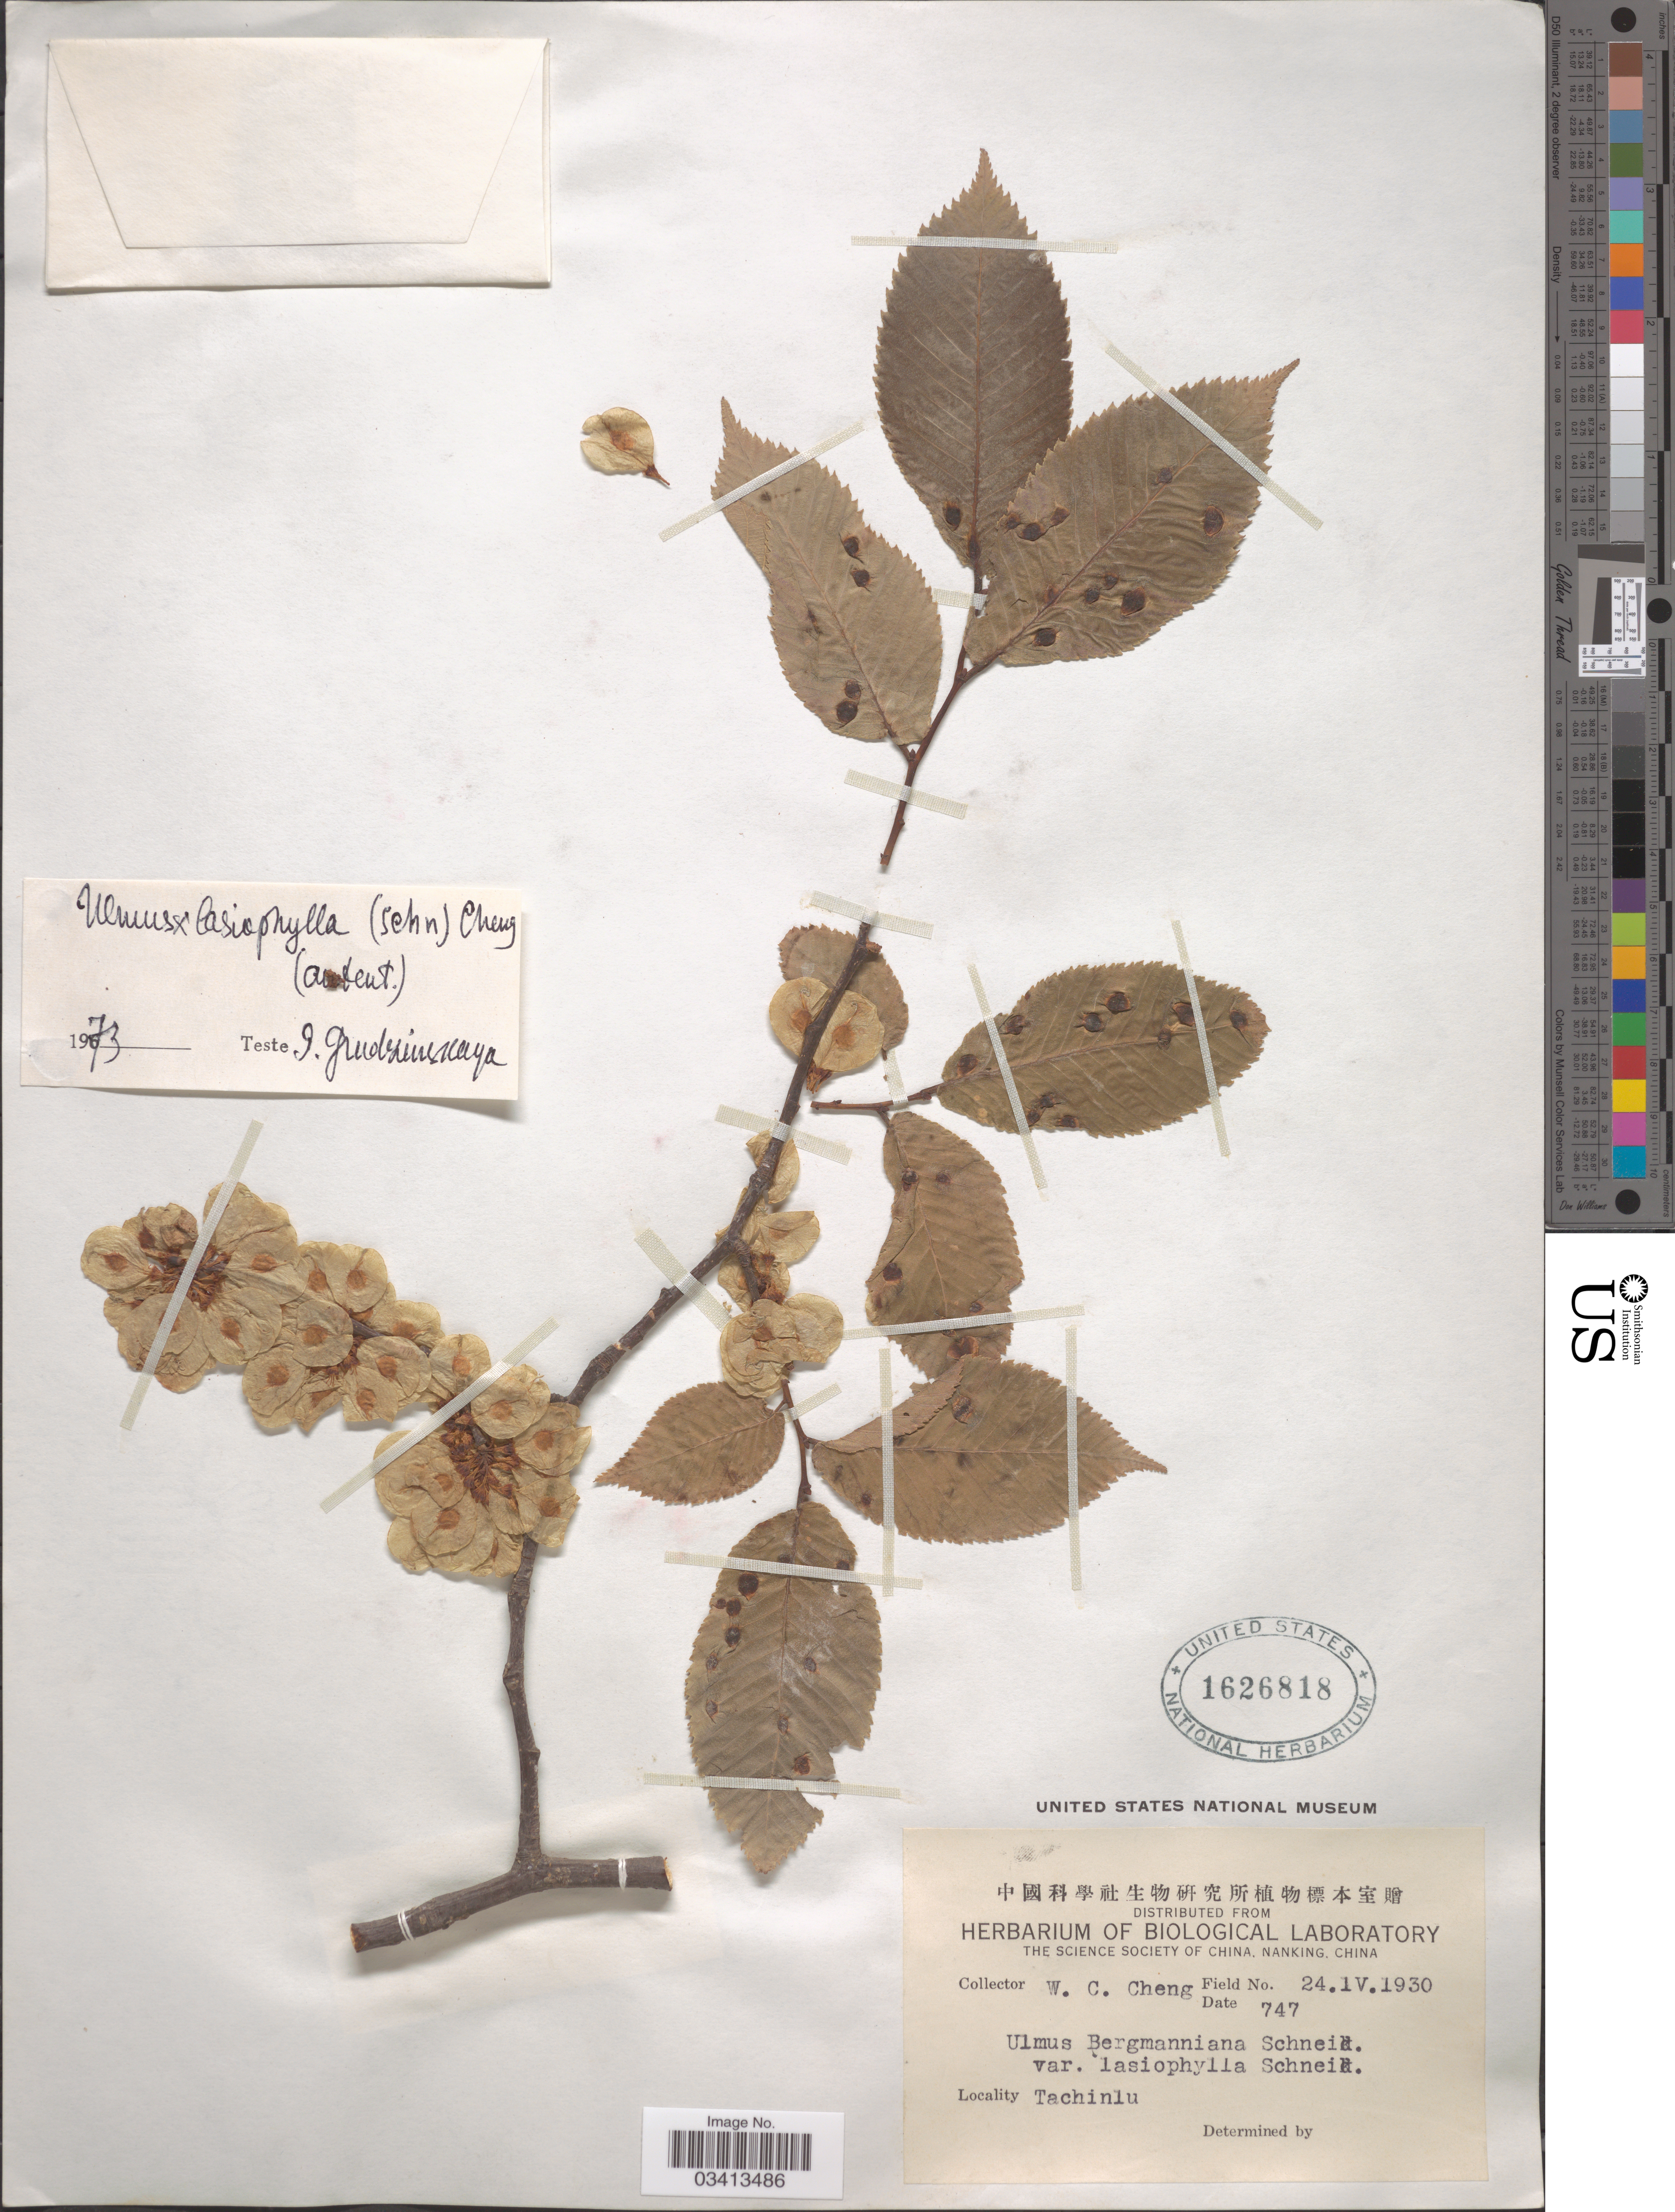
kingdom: Plantae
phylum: Tracheophyta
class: Magnoliopsida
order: Rosales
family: Ulmaceae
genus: Ulmus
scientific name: Ulmus lasiophylla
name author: (C.K. Schneid.) W.C. Cheng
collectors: W. C. Cheng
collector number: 747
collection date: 1930-04-24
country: China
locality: Tachinlu.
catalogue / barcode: US 1626818